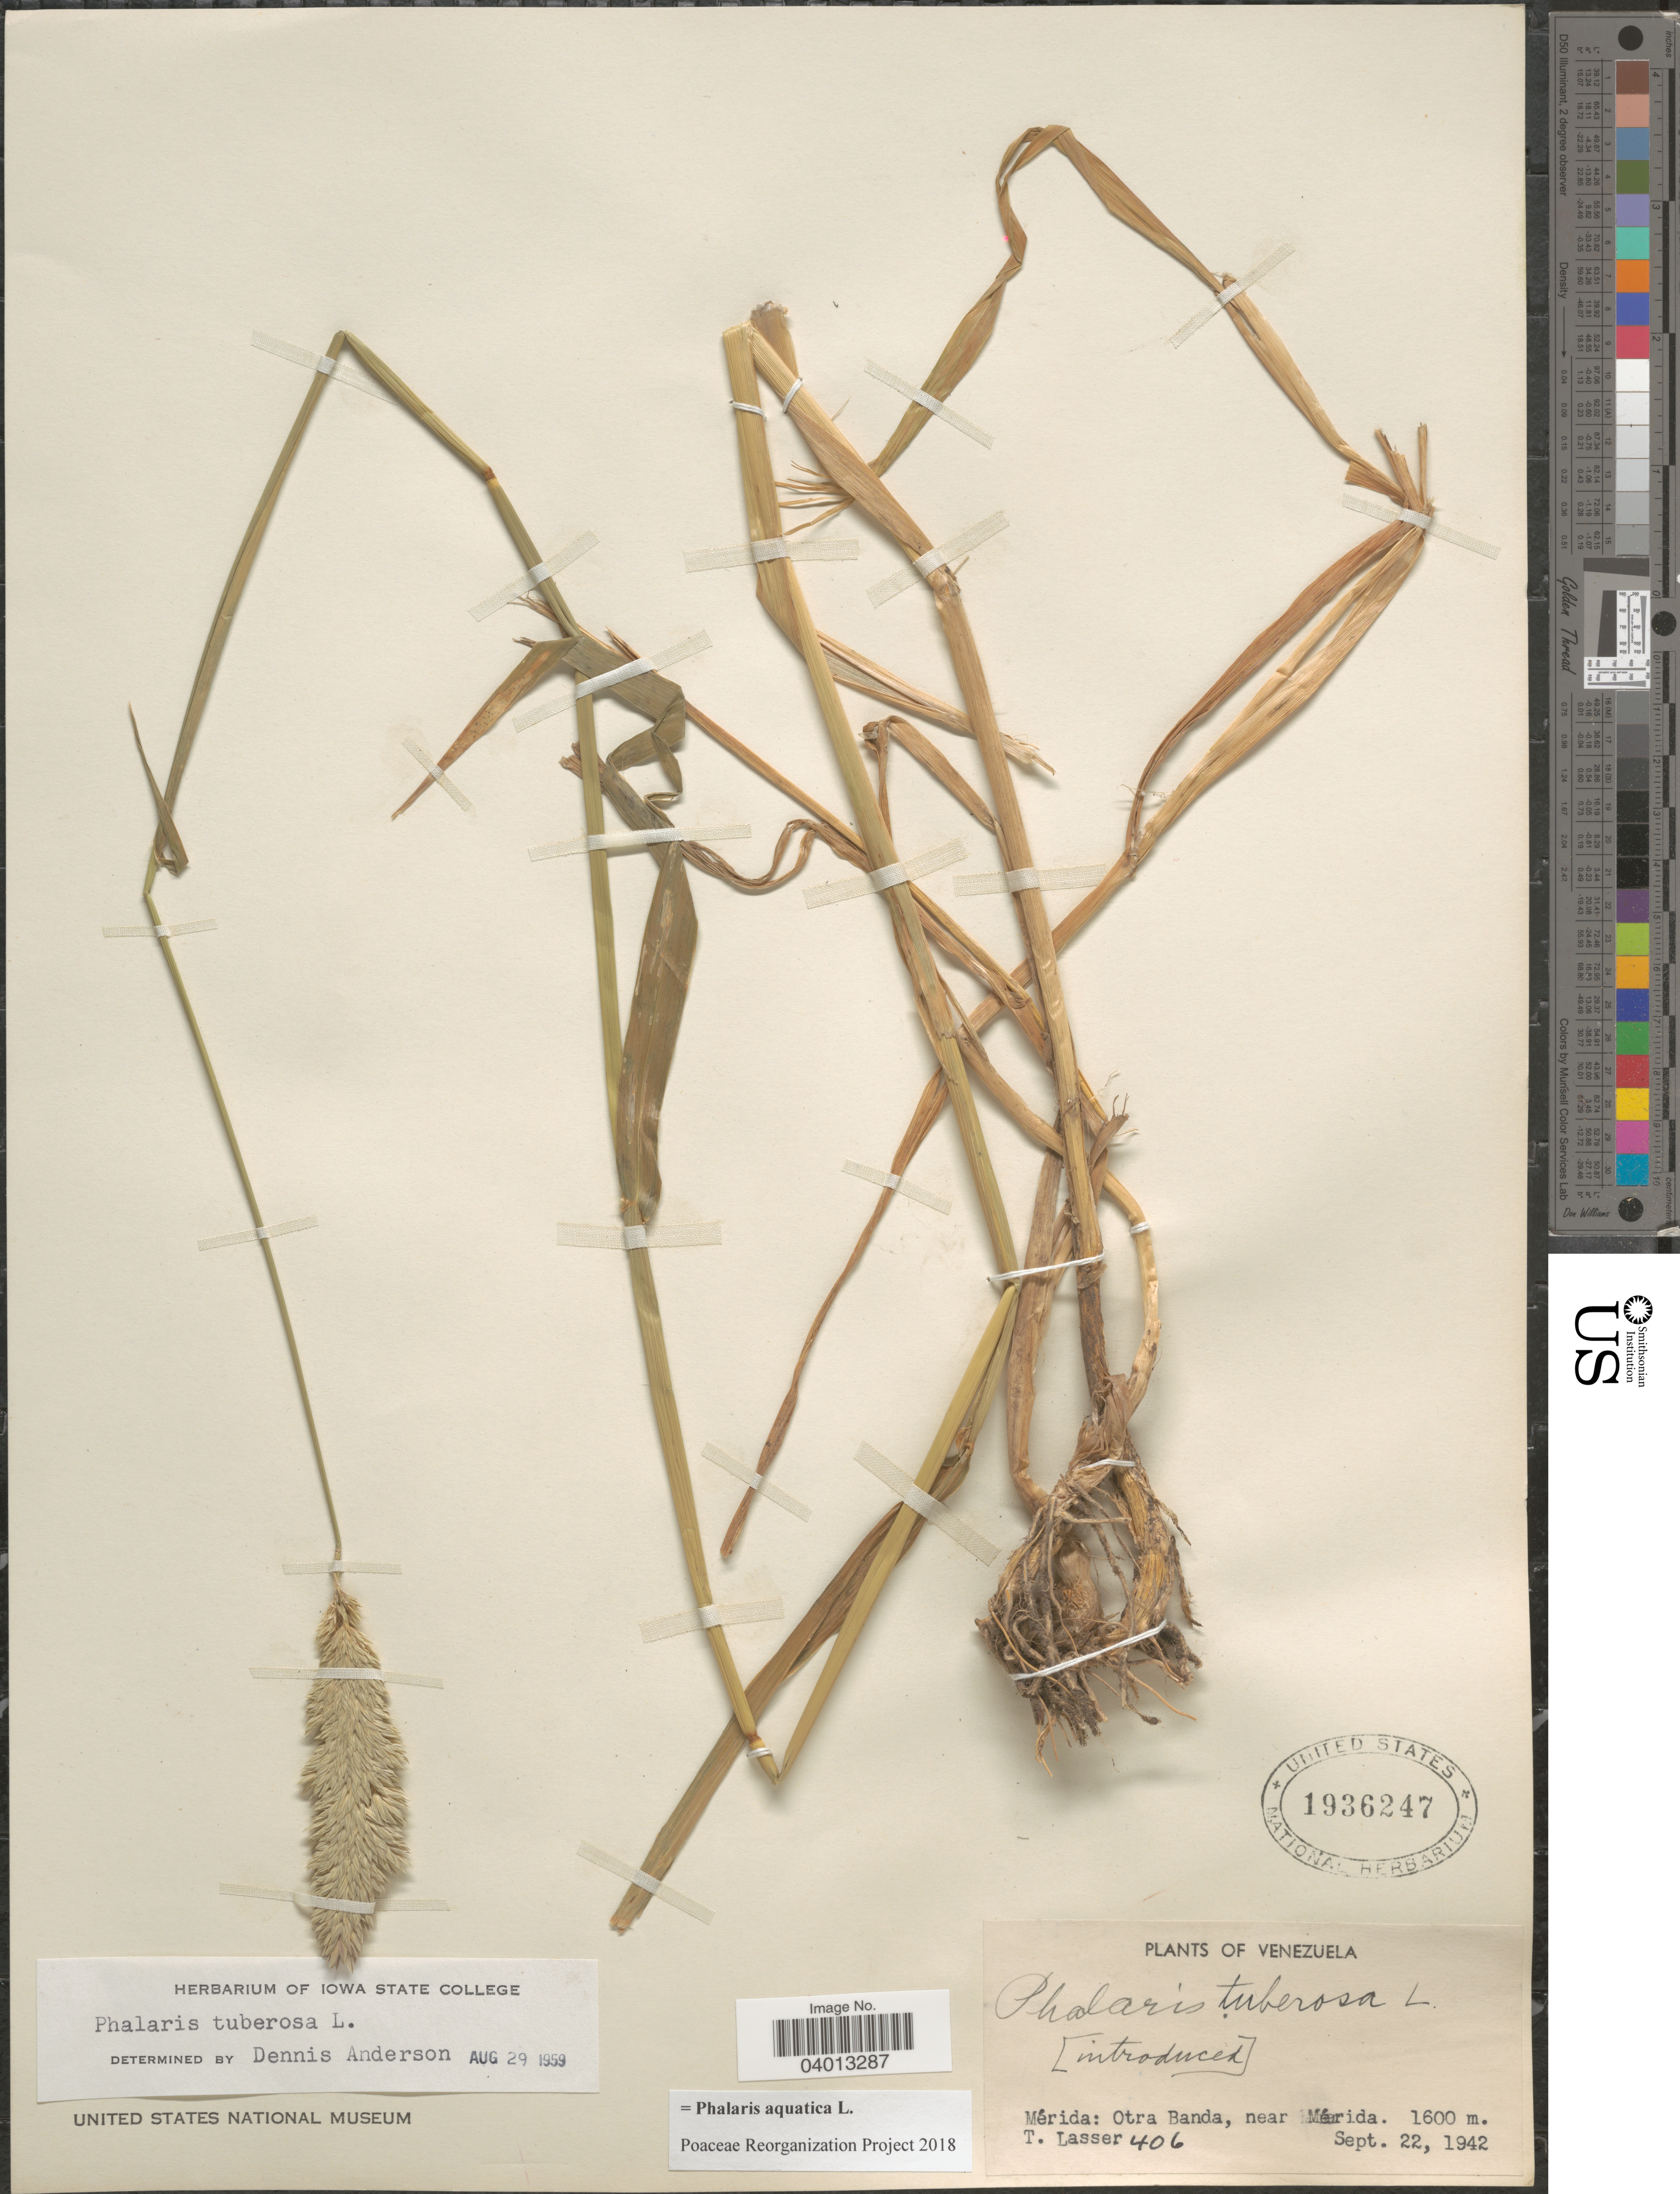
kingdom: Plantae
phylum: Tracheophyta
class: Liliopsida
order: Poales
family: Poaceae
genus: Phalaris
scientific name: Phalaris aquatica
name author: L.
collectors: T. Lasser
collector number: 406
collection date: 1942-09-22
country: Venezuela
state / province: Merida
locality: Otra Banda, near Mérida.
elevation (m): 1600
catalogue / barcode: US 1936247